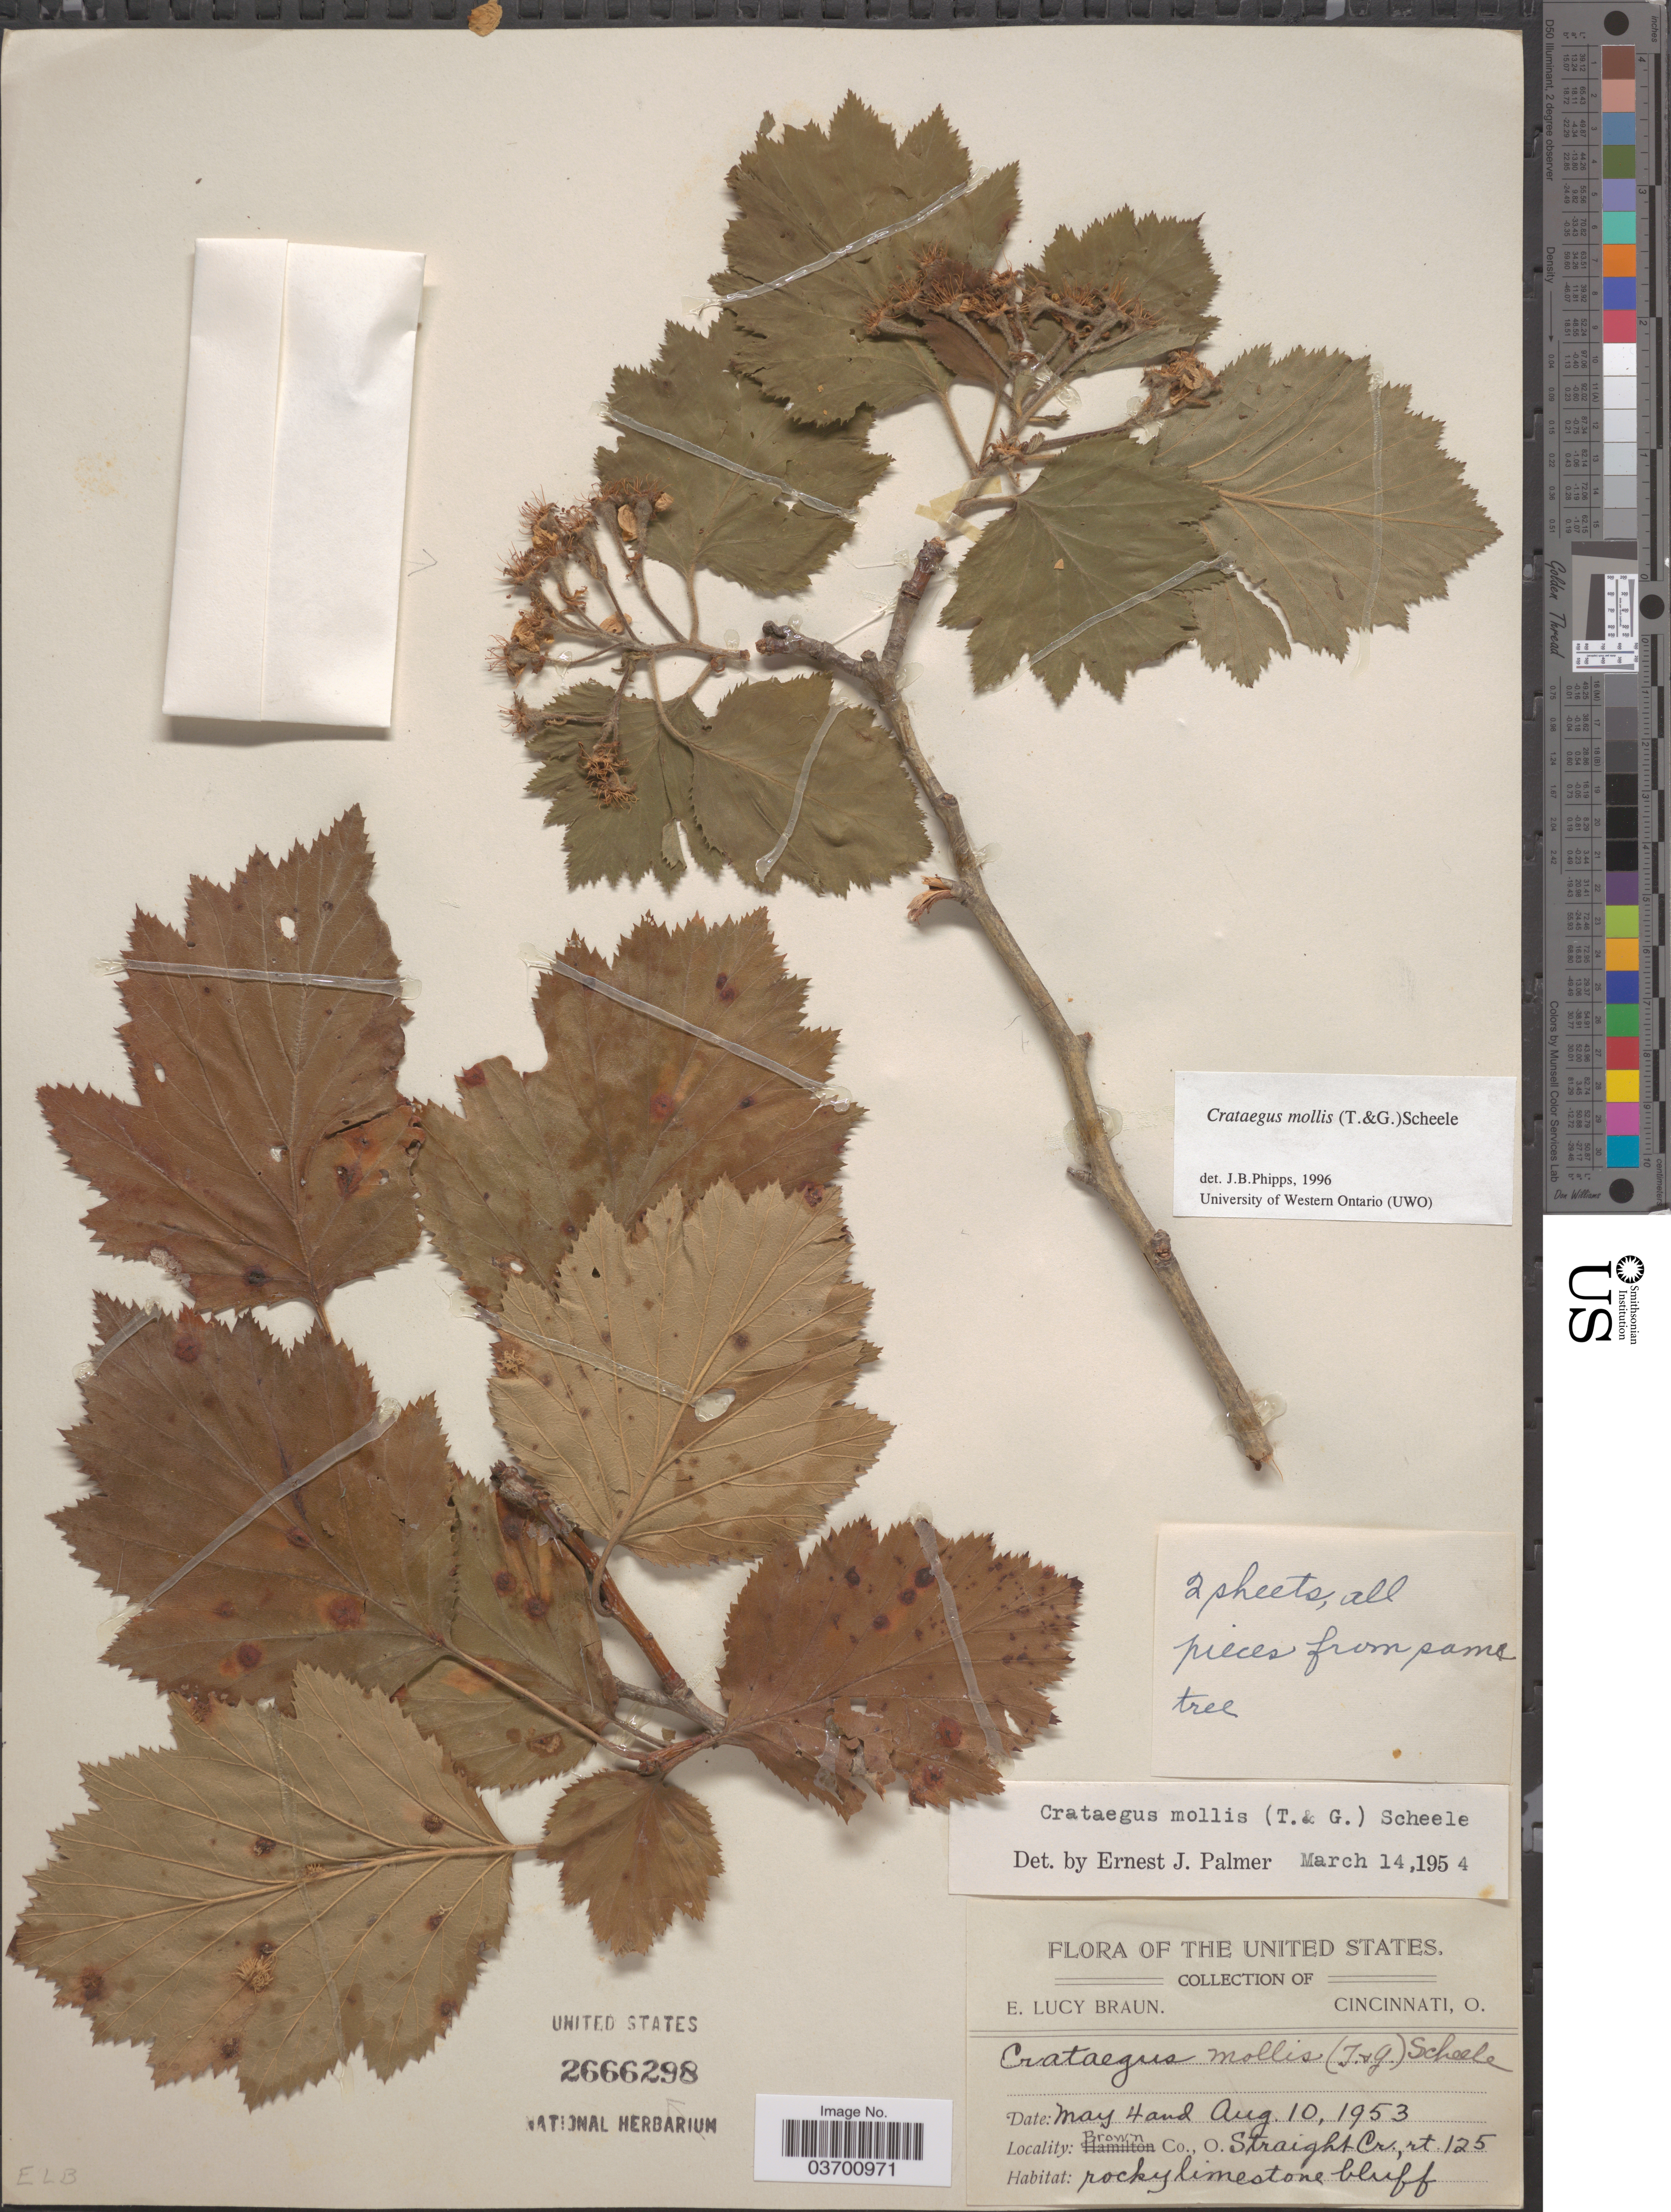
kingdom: Plantae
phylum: Tracheophyta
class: Magnoliopsida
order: Rosales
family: Rosaceae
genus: Crataegus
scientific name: Crataegus mollis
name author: (Torr. & A. Gray) Scheele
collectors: E. L. Braun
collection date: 1953-05-04/1953-08-10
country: United States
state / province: Ohio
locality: Brown Co., Straight Cr., rt. 125.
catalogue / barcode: US 2666298